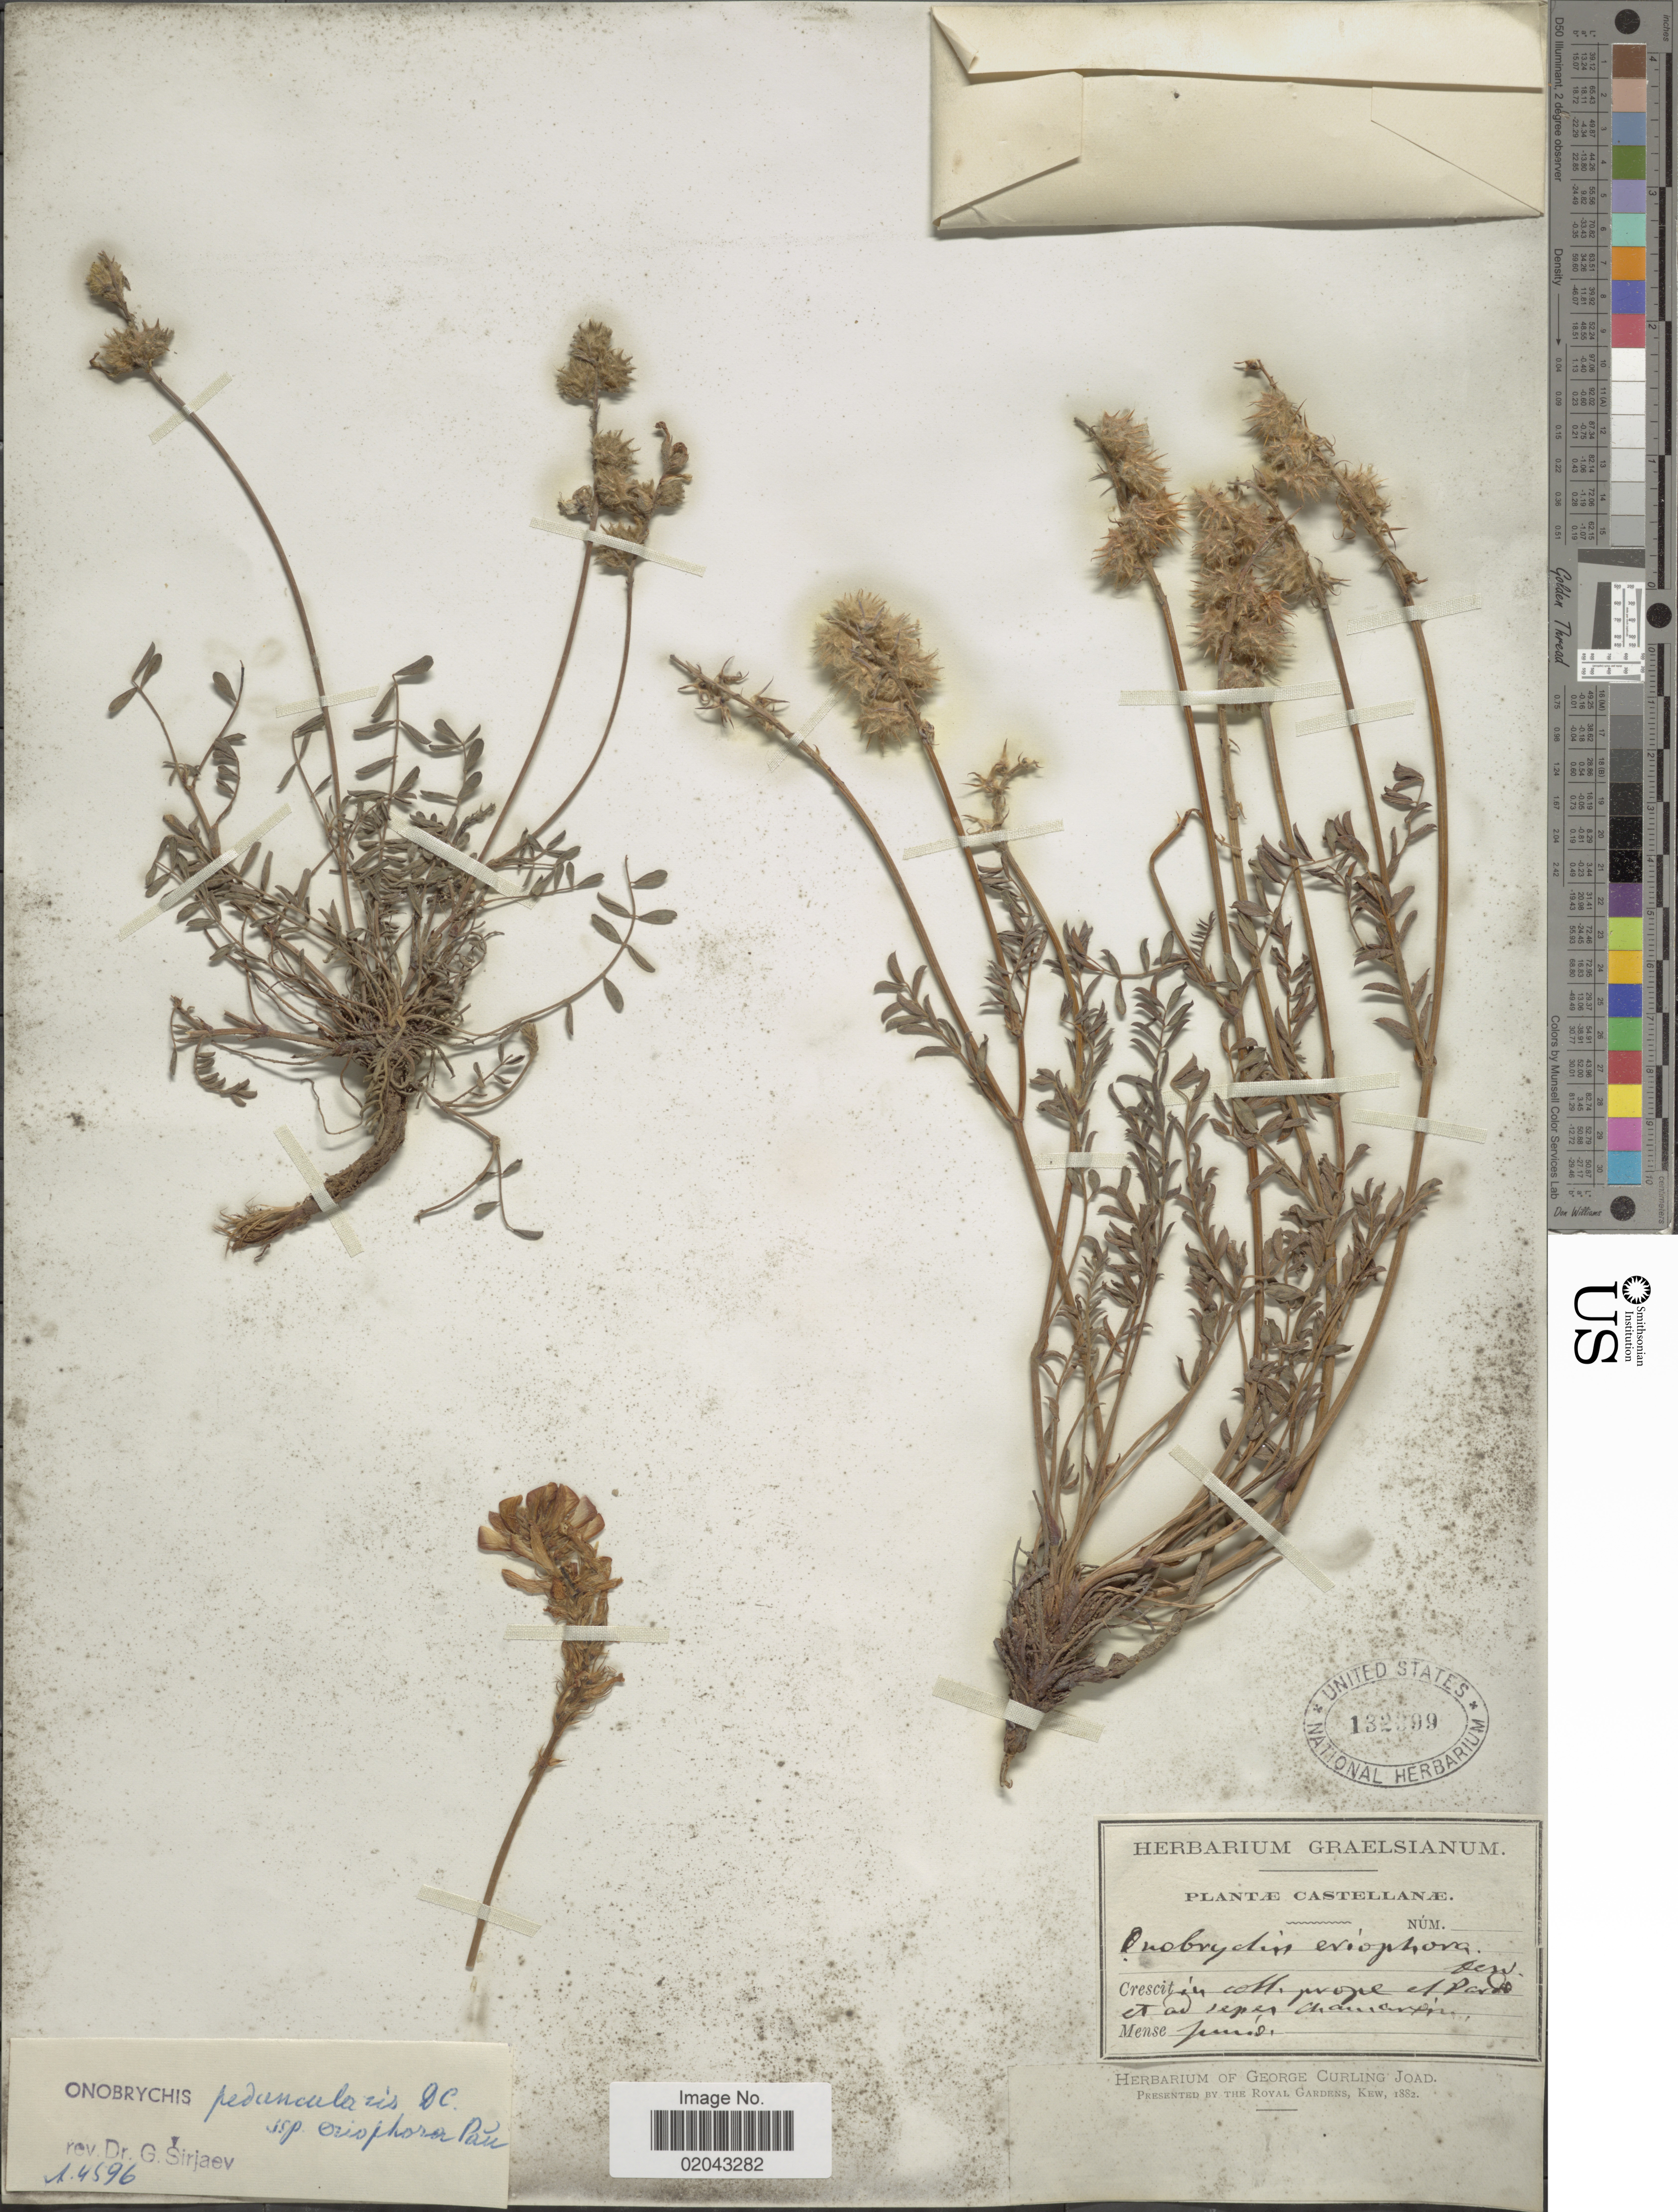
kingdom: Plantae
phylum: Tracheophyta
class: Magnoliopsida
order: Fabales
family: Fabaceae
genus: Onobrychis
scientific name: Onobrychis peduncularis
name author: (Cav.) DC.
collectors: ex Herb. Graelsianum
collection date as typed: June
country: Spain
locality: Castellanae. In coll prope el Pardo et ad sepes Chamartín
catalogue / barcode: US 132399